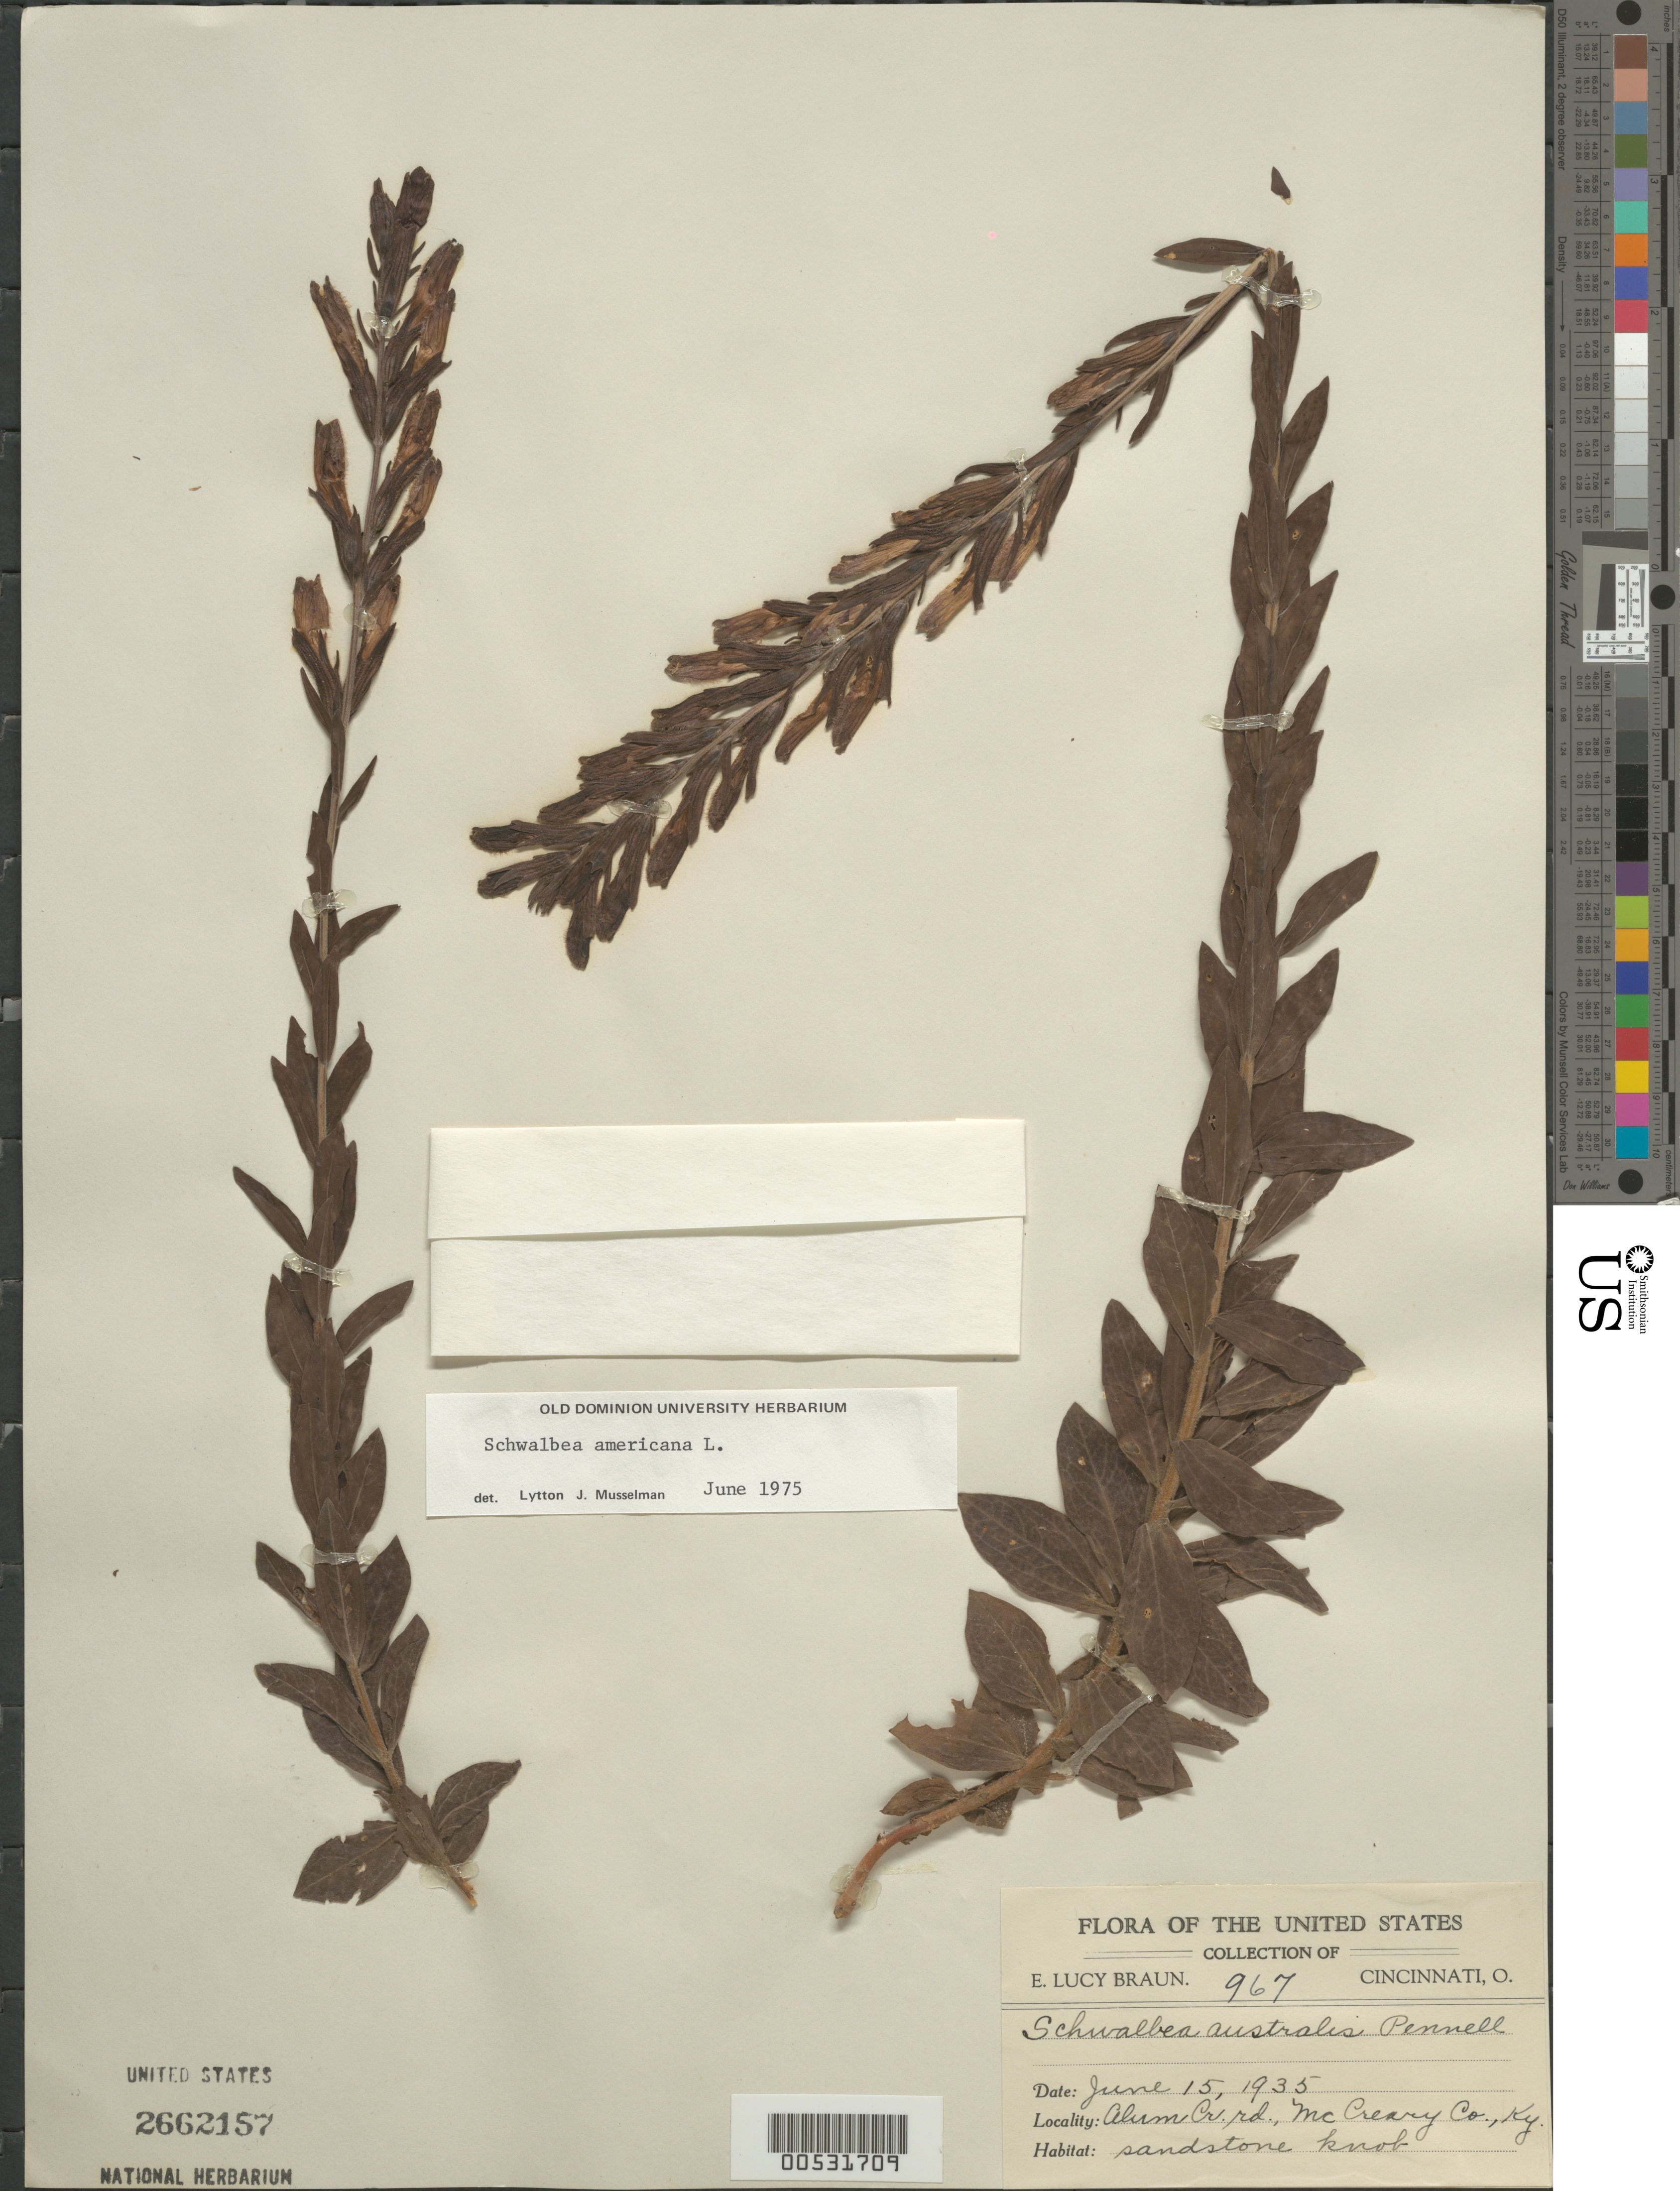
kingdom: Plantae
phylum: Tracheophyta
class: Magnoliopsida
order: Lamiales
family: Orobanchaceae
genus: Schwalbea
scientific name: Schwalbea americana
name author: L.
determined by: Musselman, Lytton J.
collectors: L. J. Brass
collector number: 967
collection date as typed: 15 Jun 1935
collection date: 1935-06-15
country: United States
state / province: Kentucky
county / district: McCreary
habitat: sandstone knob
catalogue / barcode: US 2662157